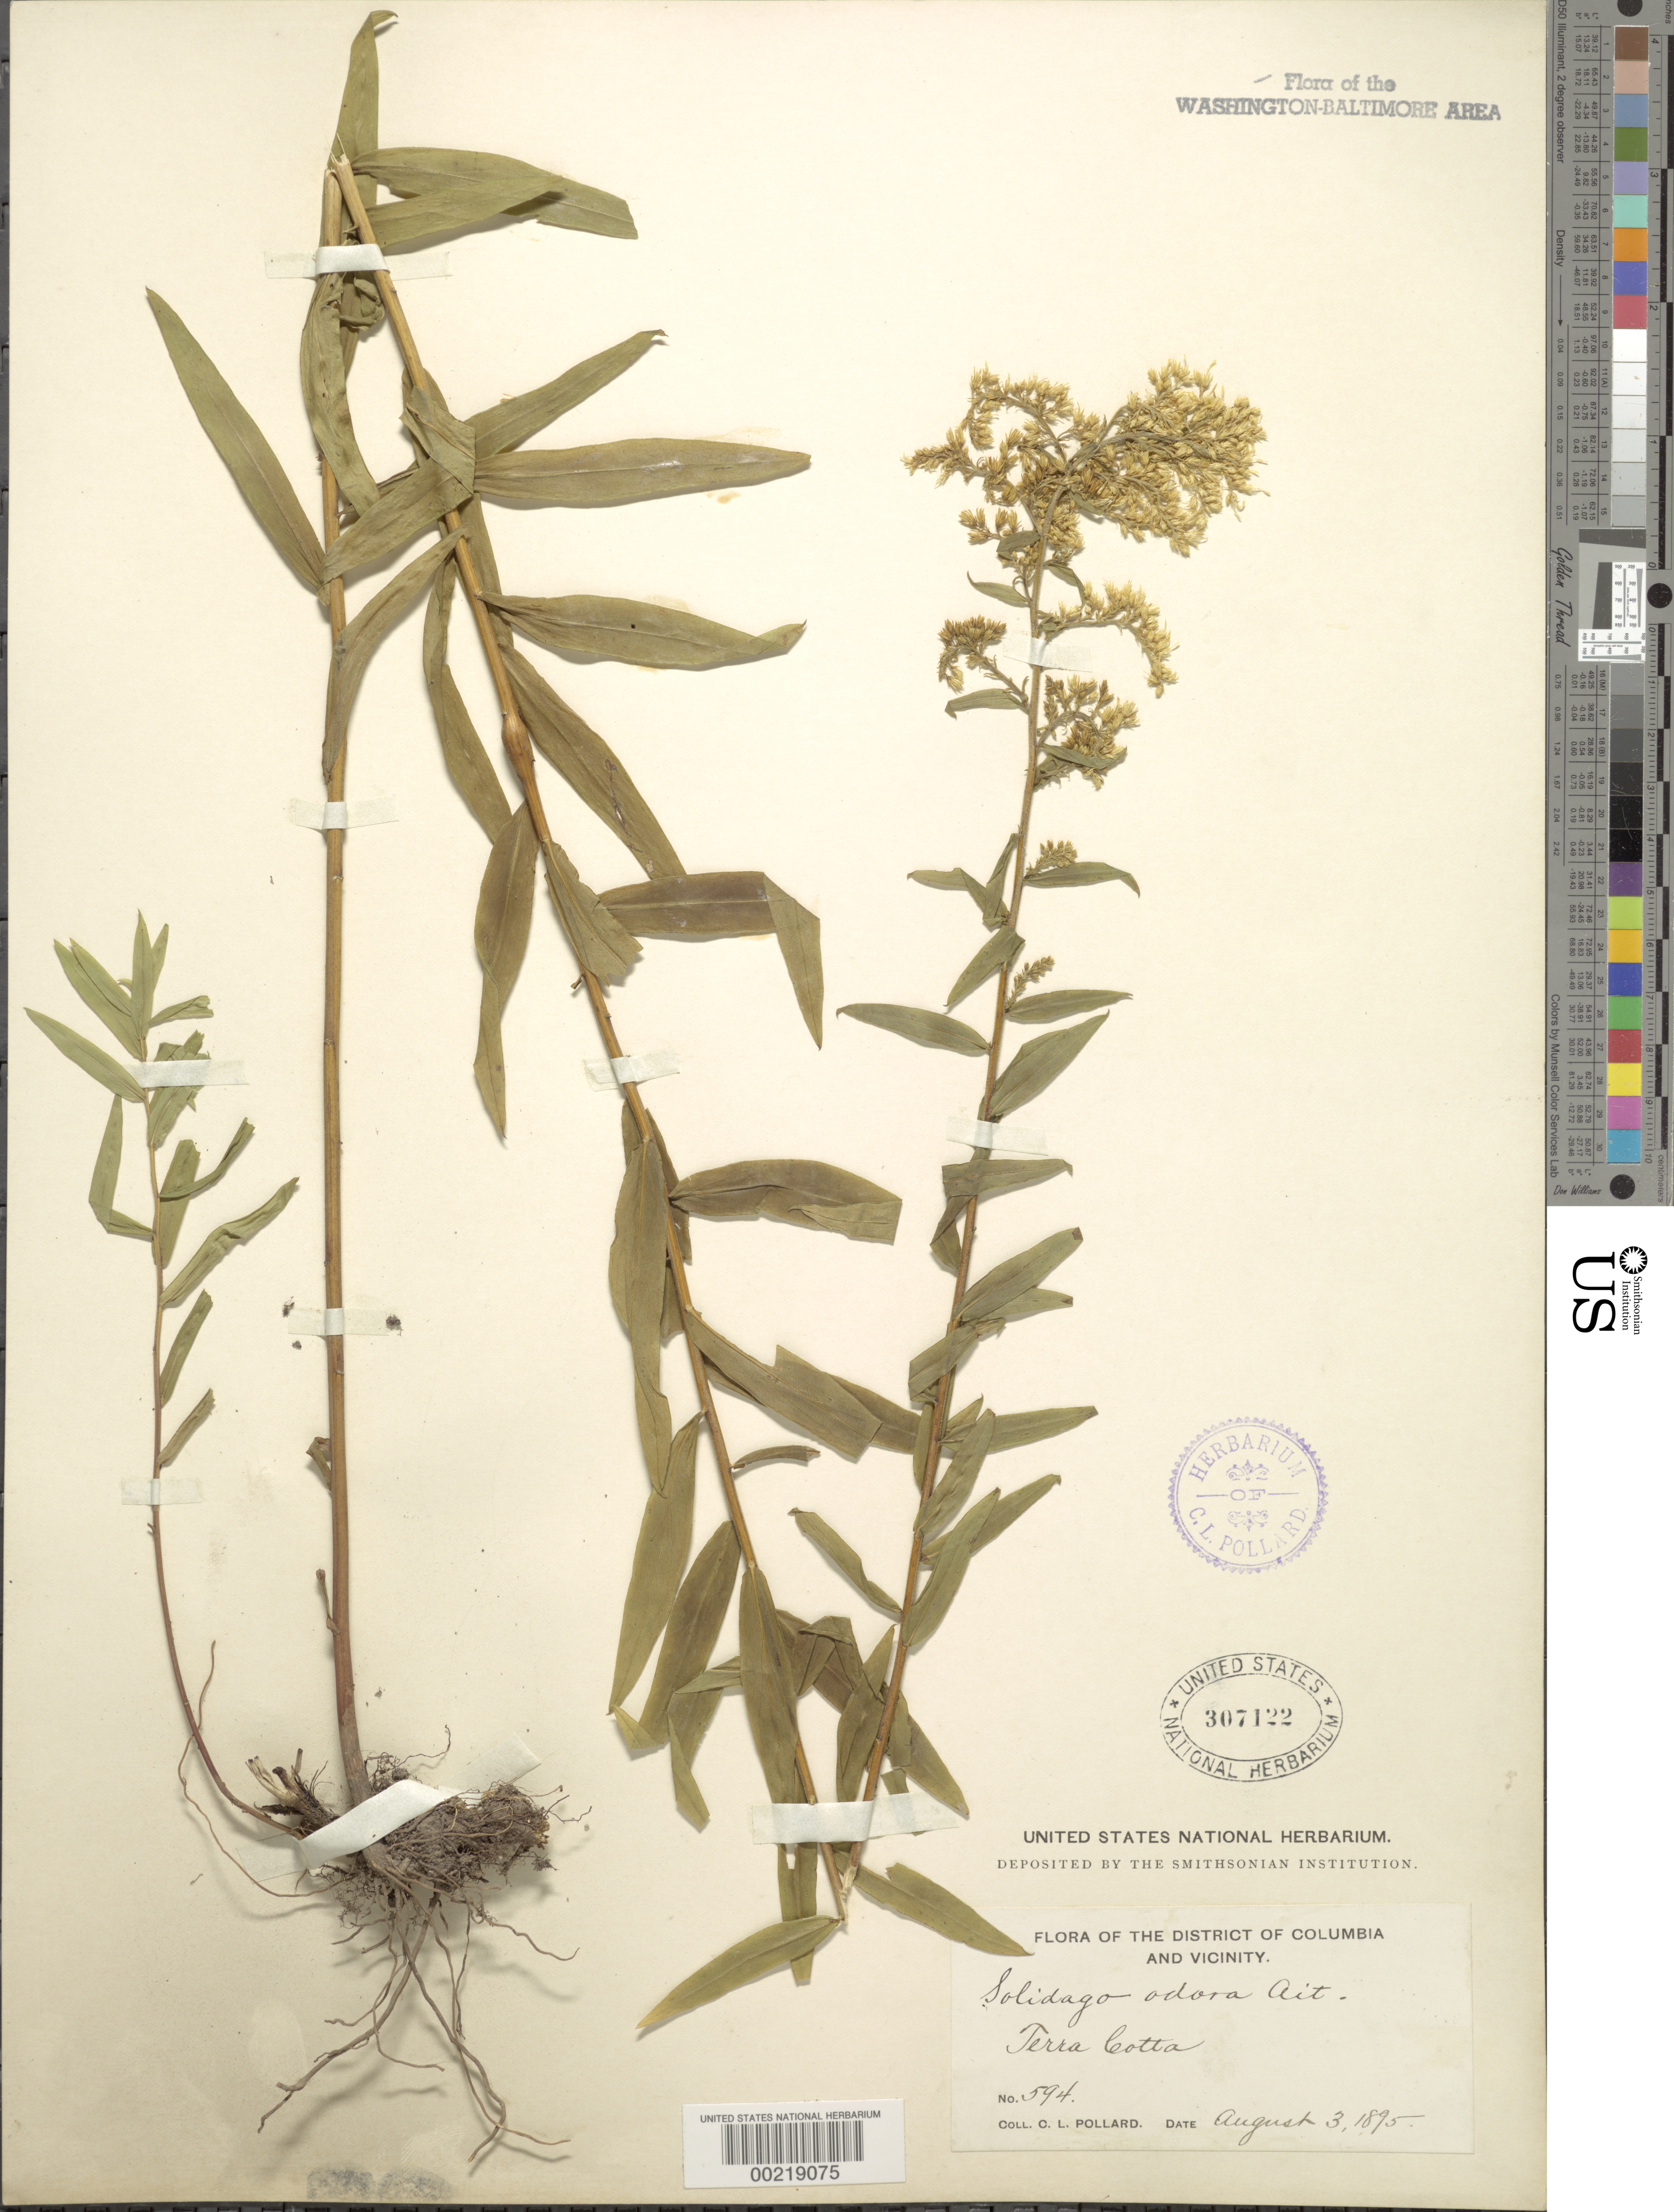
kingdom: Plantae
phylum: Tracheophyta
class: Magnoliopsida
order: Asterales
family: Asteraceae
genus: Solidago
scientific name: Solidago odora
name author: Aiton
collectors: C. L. Pollard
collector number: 594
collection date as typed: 03 Aug 1895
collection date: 1895-08-03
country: United States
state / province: District of Columbia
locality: Terra Cotta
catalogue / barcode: US 307122